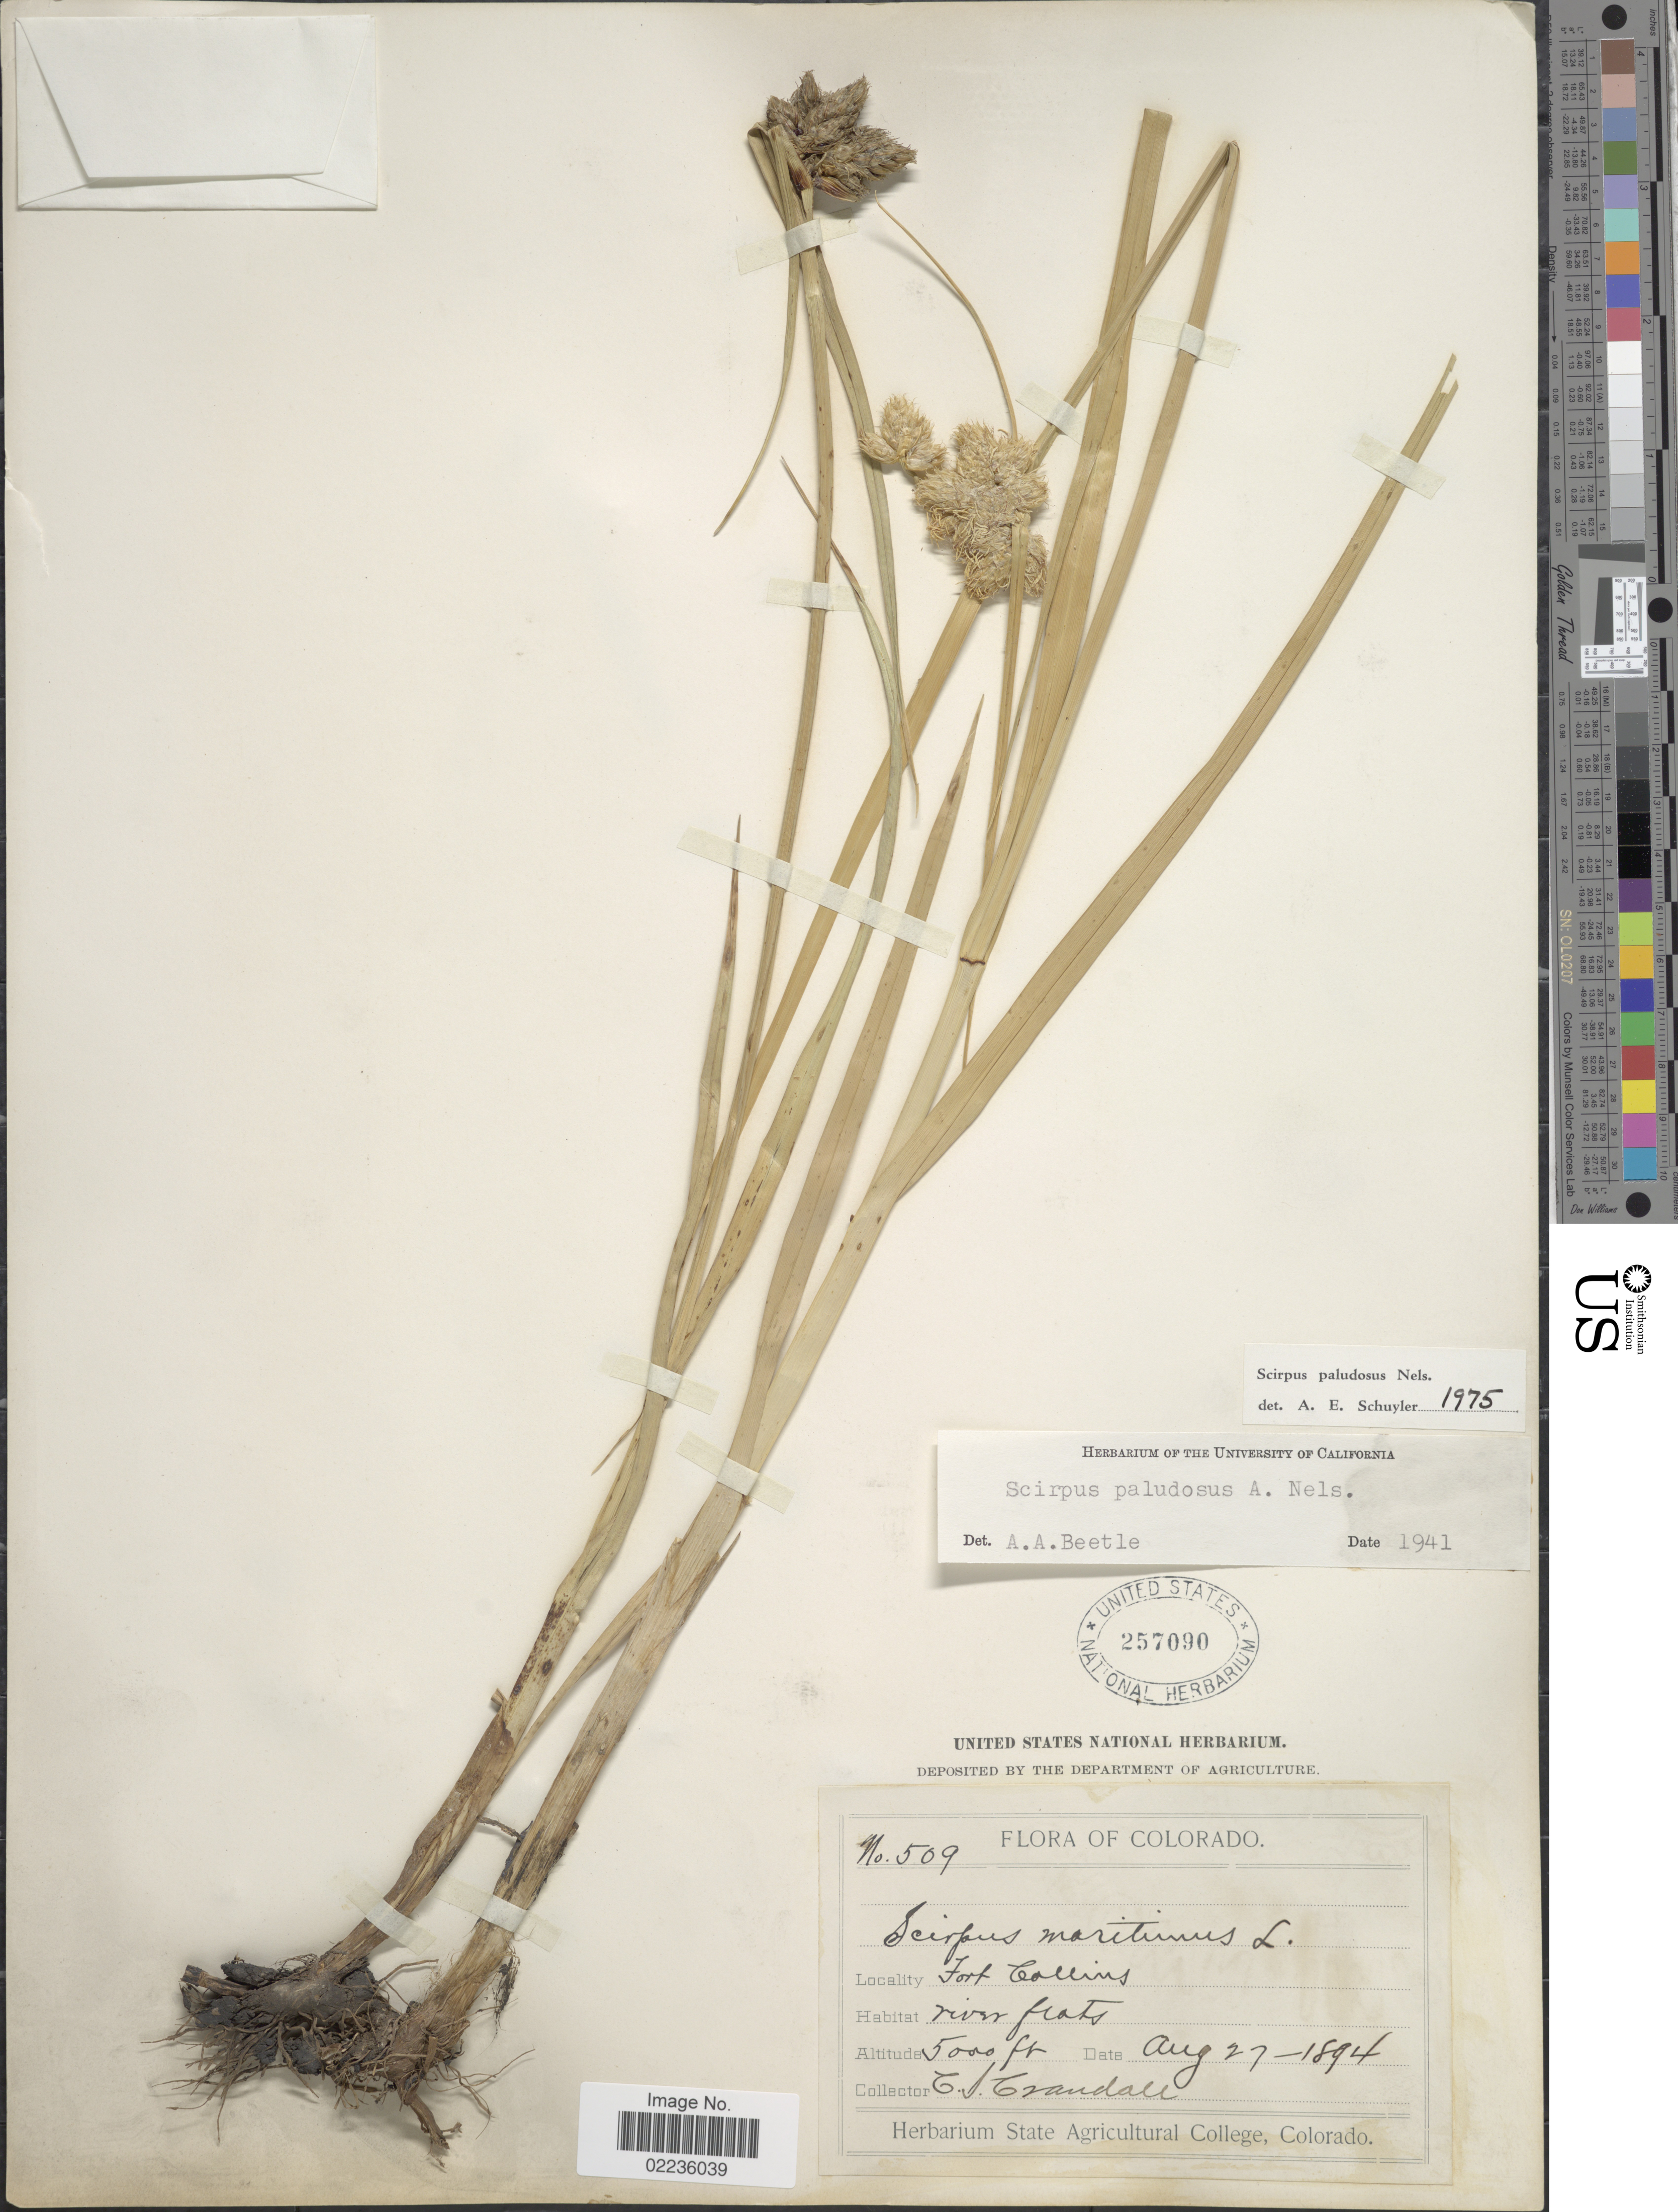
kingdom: Plantae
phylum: Tracheophyta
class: Liliopsida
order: Poales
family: Cyperaceae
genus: Bolboschoenus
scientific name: Bolboschoenus maritimus subsp. paludosus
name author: (A. Nelson) T. Koyama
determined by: Strong, M. T., (US), Smithsonian Institution - National Museum of Natural History (UNITED STATES)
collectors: C. Grandall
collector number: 509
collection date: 1894-08-27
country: United States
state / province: Colorado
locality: Fort Collins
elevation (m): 1524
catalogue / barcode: US 257090